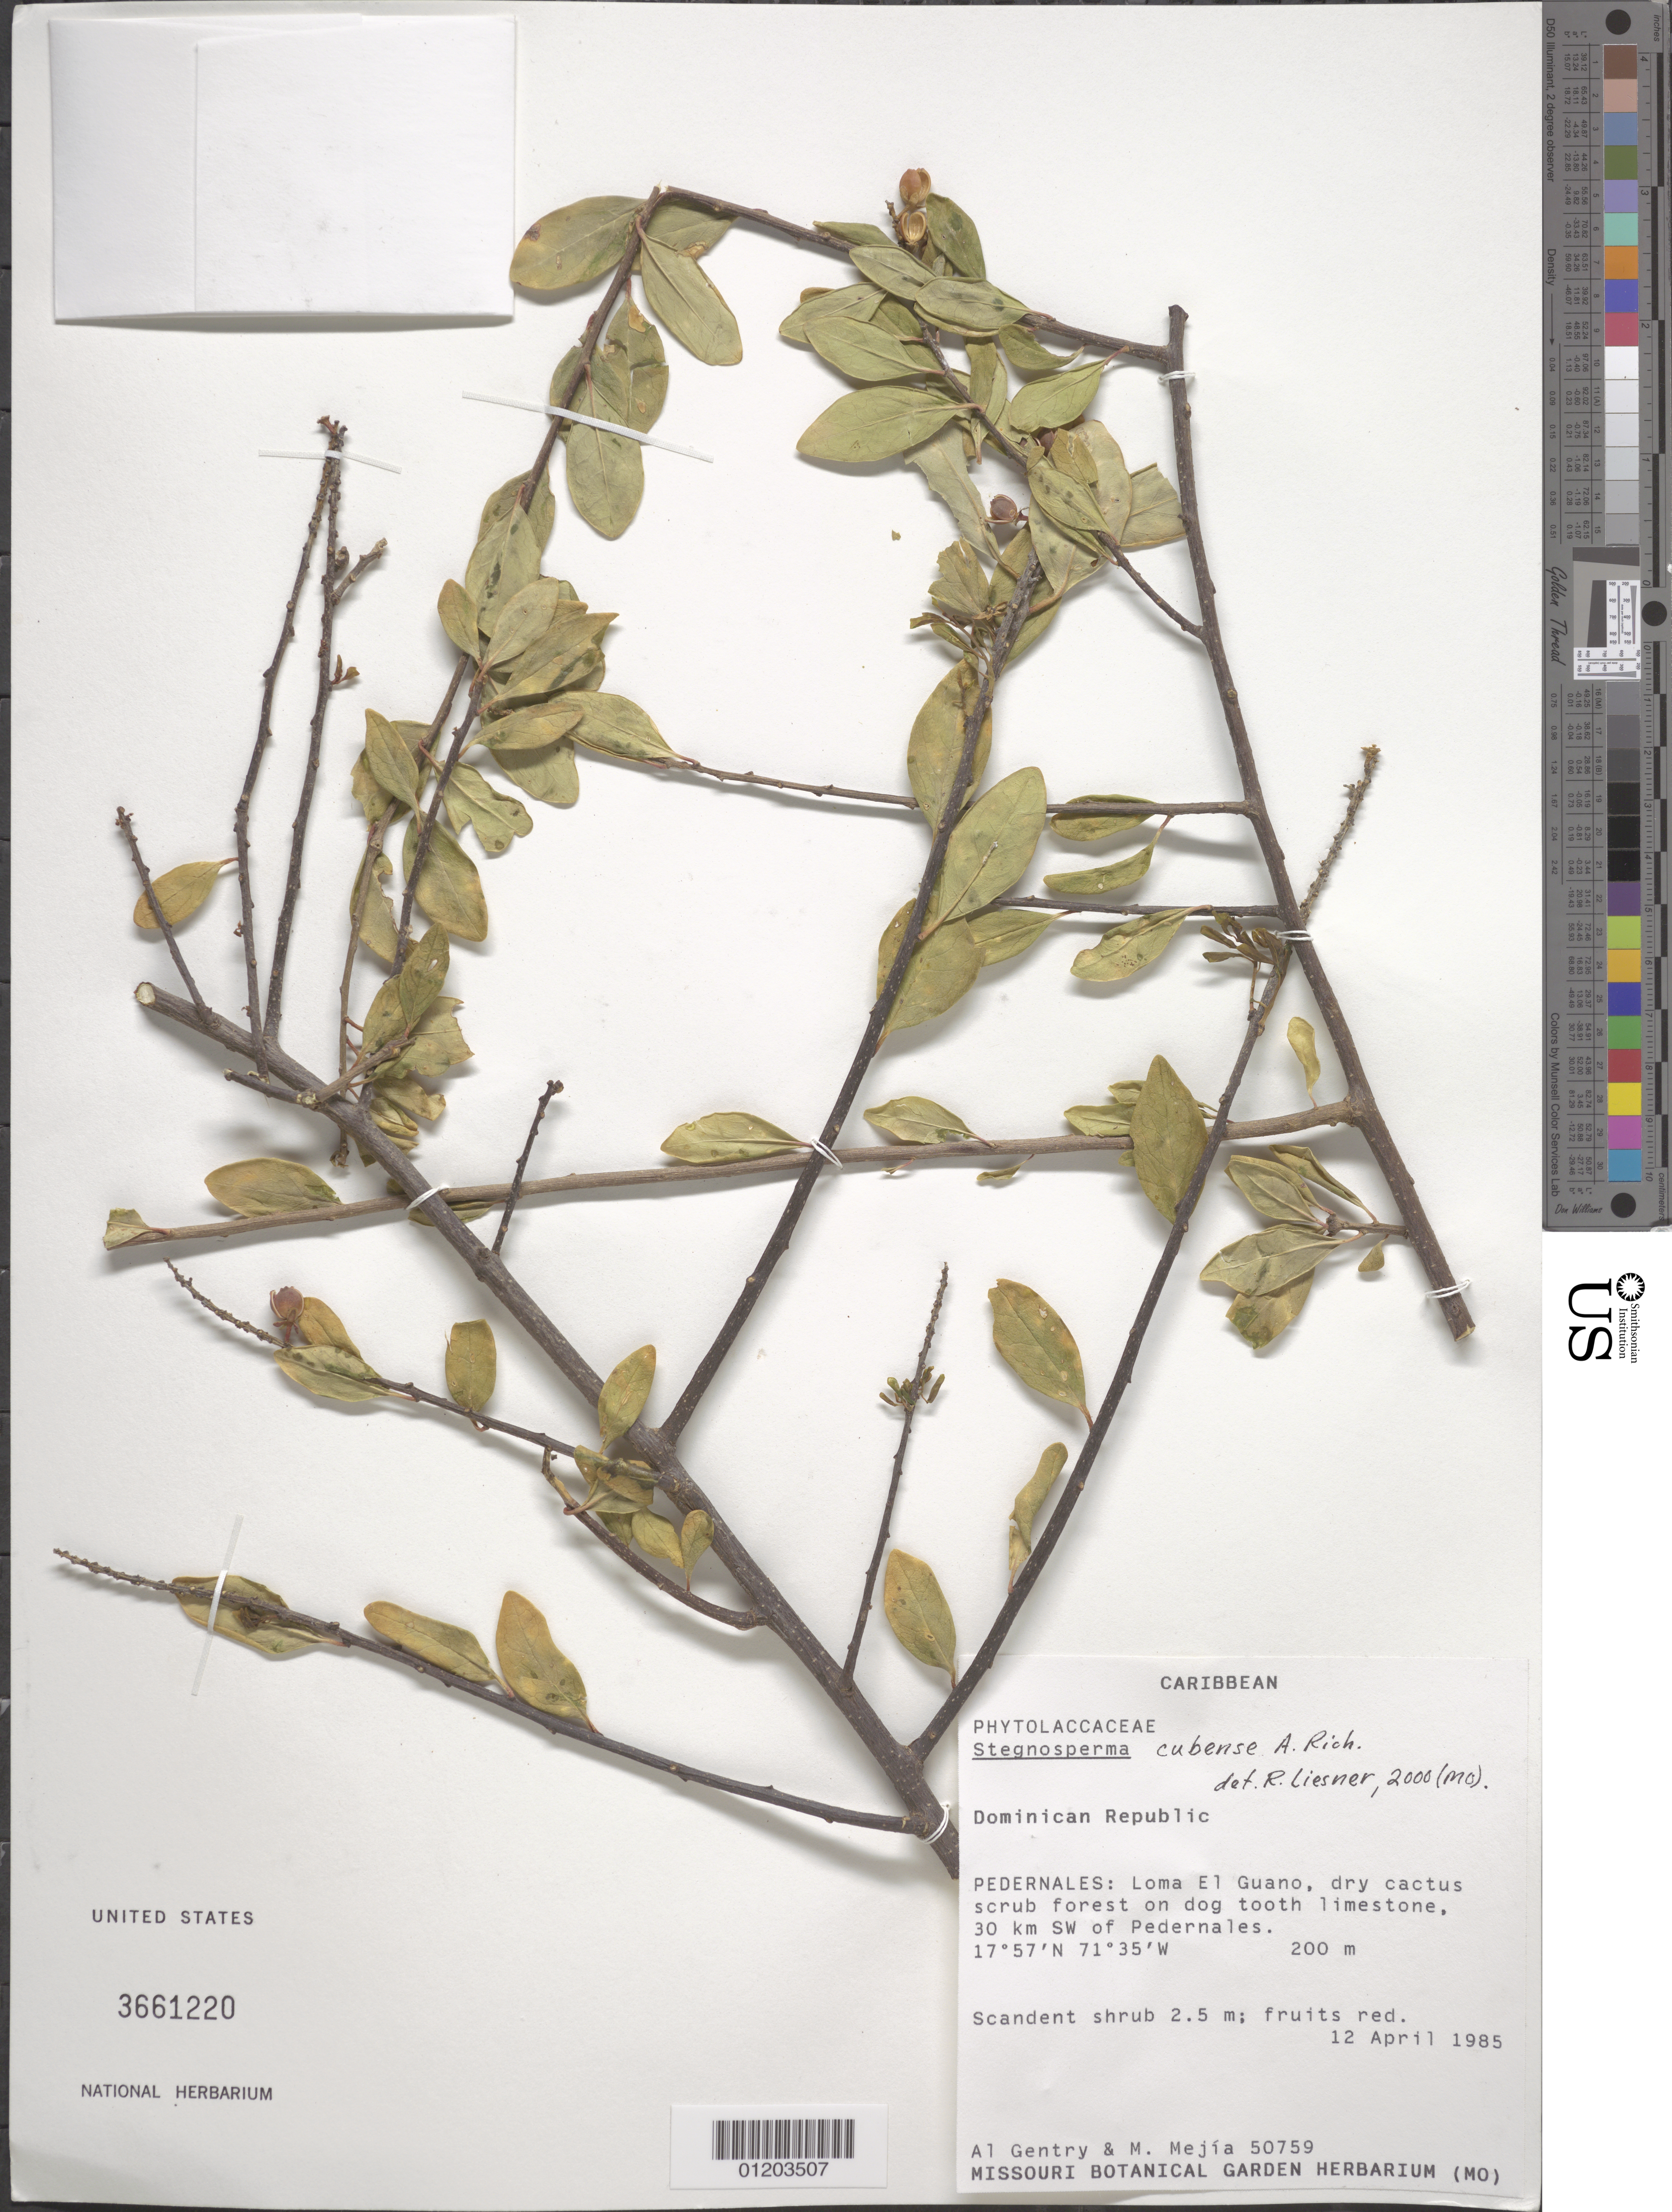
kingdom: Plantae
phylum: Tracheophyta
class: Magnoliopsida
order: Caryophyllales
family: Stegnospermataceae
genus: Stegnosperma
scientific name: Stegnosperma cubense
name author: A. Rich.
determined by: Liesner, R. L.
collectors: A. H. Gentry & M. Mejia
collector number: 50759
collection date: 1985-04-12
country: Dominican Republic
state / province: Pedernales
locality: Loma El Guano, 30 km SW of Pedernales.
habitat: Dry cactus scrub forest on dog tooth limestone.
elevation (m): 200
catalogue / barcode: US 3661220